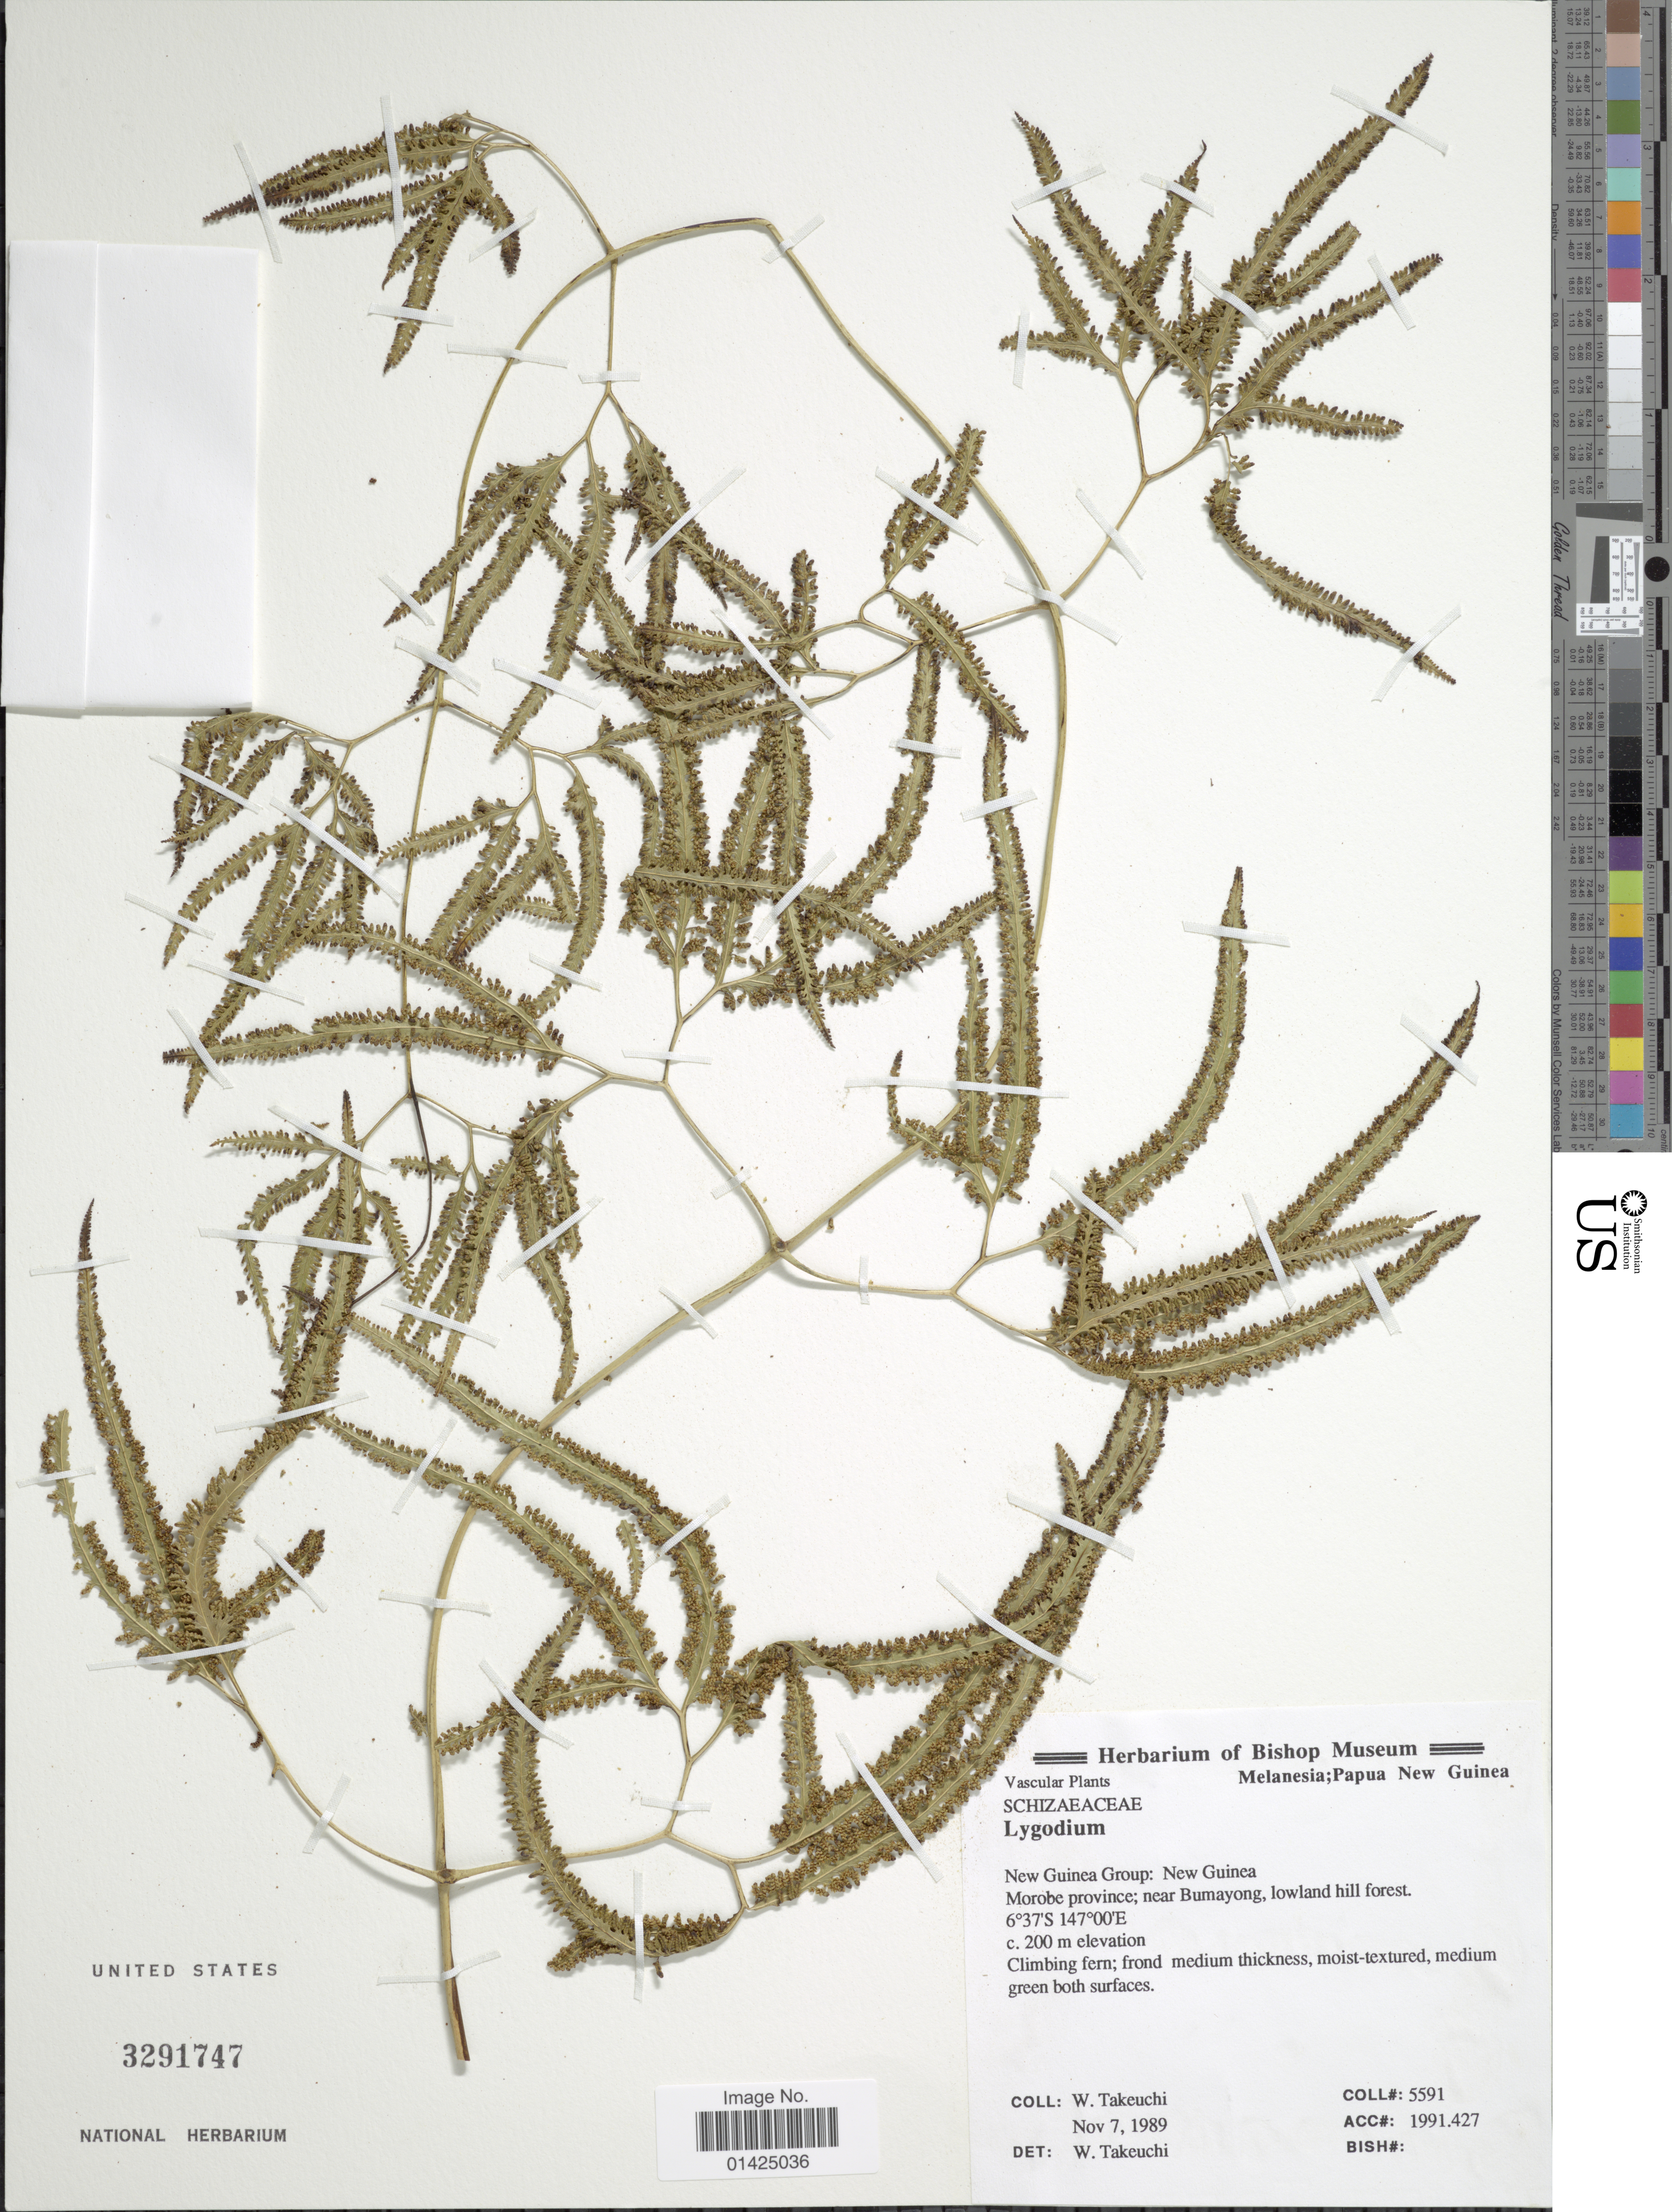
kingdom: Plantae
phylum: Tracheophyta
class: Polypodiopsida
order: Schizaeales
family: Lygodiaceae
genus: Lygodium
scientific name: Lygodium sp.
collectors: W. Takeuchi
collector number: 5591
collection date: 1989-11-07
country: Papua New Guinea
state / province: Morobe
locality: New Guinea Group, New Guinea, Morobe province, near Bumayong, lowland hill forest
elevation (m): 200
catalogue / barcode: US 3291747